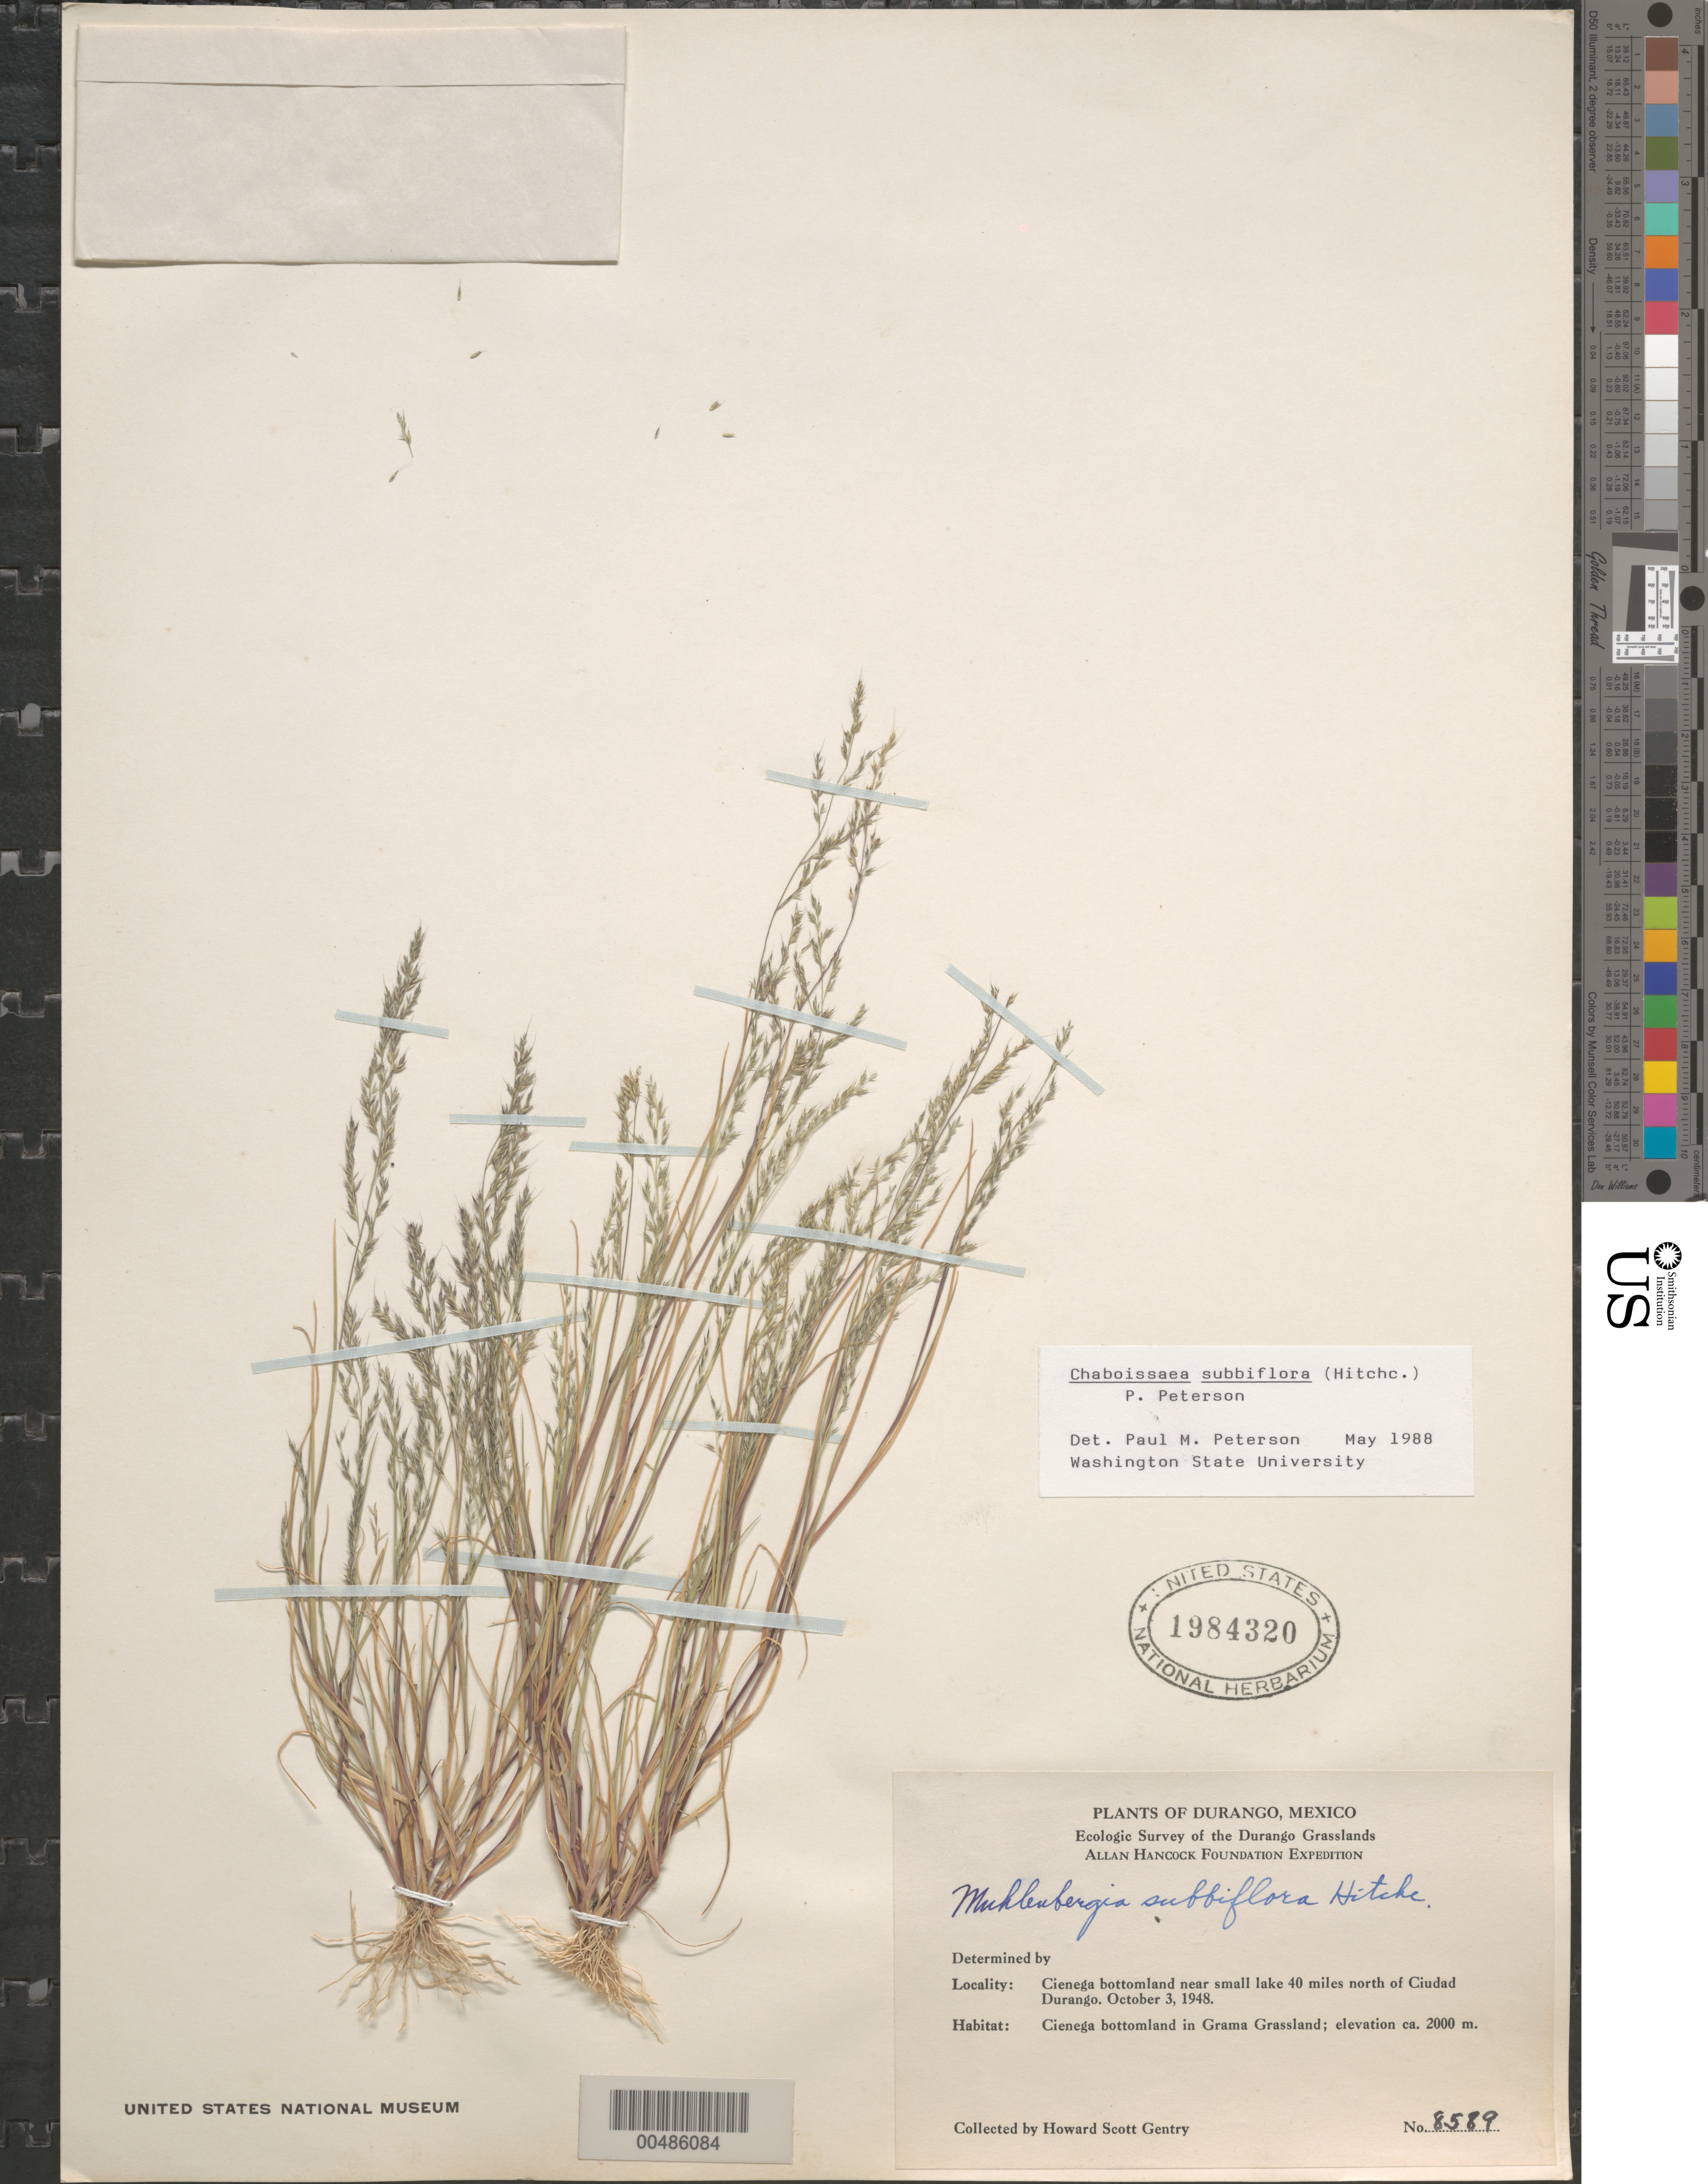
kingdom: Plantae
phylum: Tracheophyta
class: Liliopsida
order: Poales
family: Poaceae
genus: Chaboissaea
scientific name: Chaboissaea subbiflora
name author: (Hitchc.) Reeder & C. Reeder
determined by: Peterson, Paul M., (BOT), Smithsonian Institution - National Museum of Natural History (UNITED STATES)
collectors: H. S. Gentry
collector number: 8589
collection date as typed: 3 Oct 1948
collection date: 1948-10-03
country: Mexico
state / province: Durango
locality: Near small lake 40 mi N of Ciudad Durango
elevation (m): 2000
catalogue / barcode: US 1984320